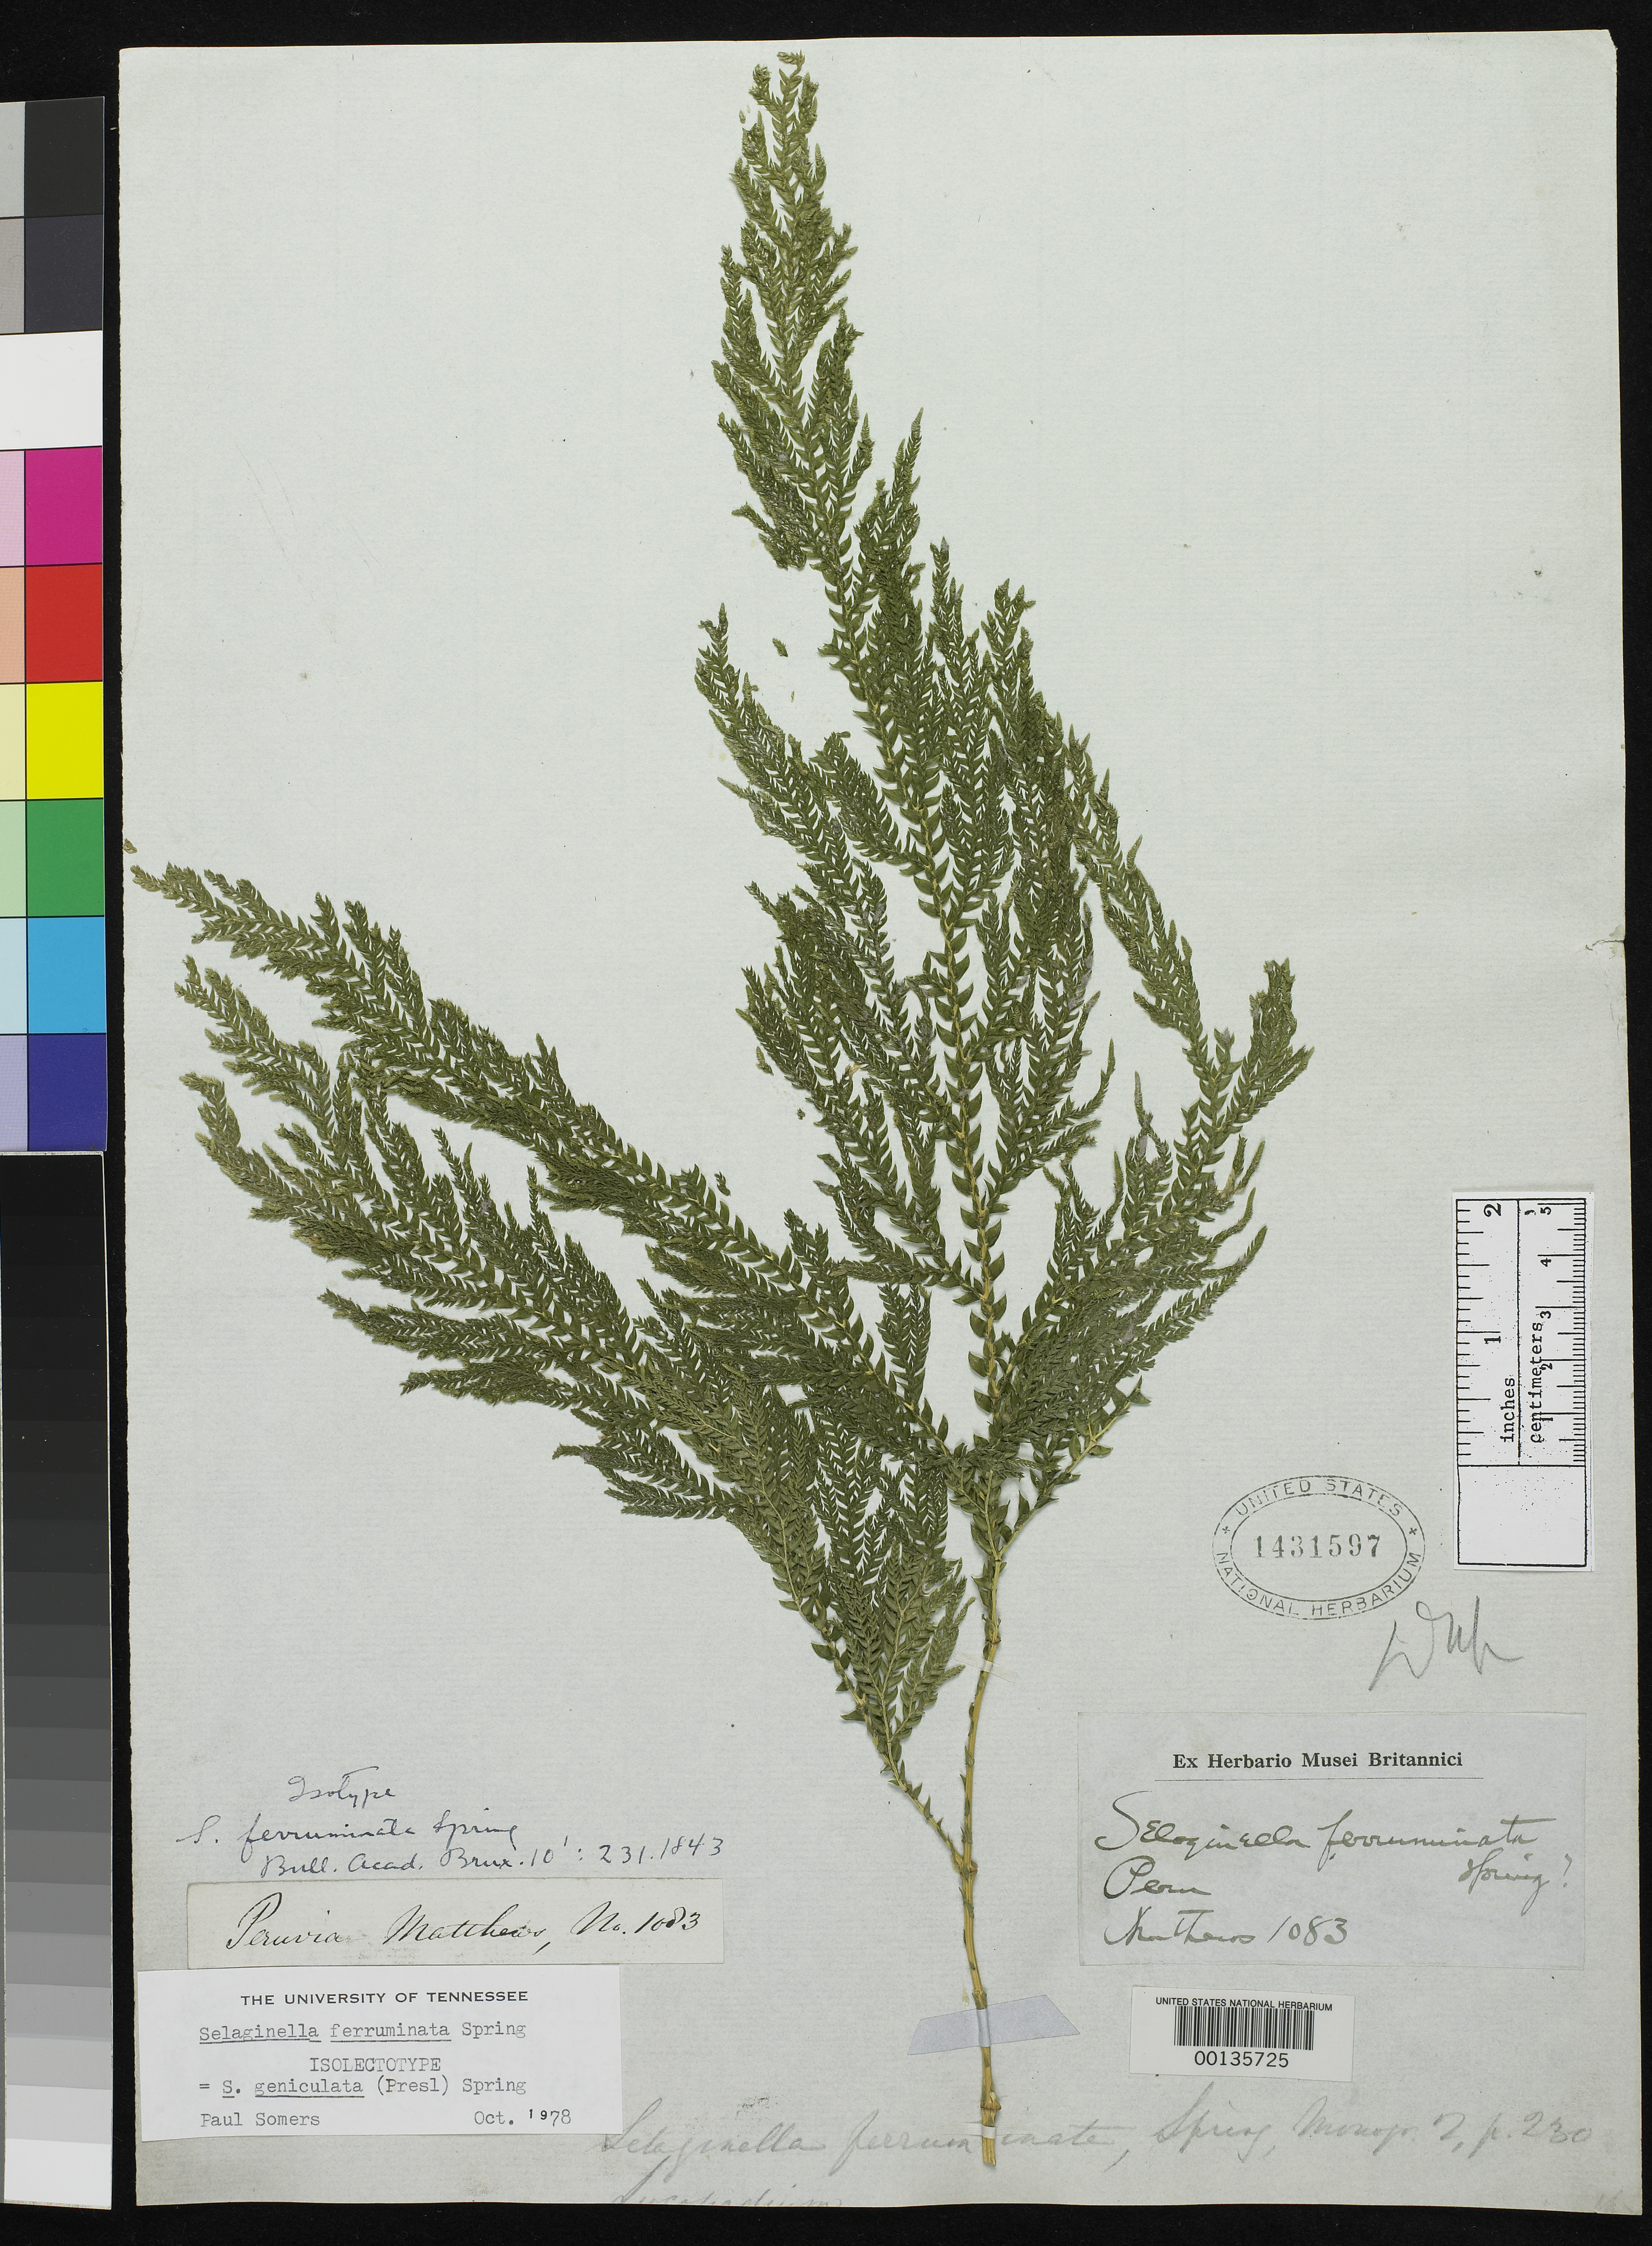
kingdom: Plantae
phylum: Tracheophyta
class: Lycopodiopsida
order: Selaginellales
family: Selaginellaceae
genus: Selaginella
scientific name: Selaginella ferruminata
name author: Spring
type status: Isotype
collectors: A. Mathews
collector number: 1083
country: Peru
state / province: San Martín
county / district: Mariscal Cáceres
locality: Rio Huallaga, margen Derecha del; Balsa Probana; dtto. Tocache Nuevo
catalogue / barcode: US 1431597